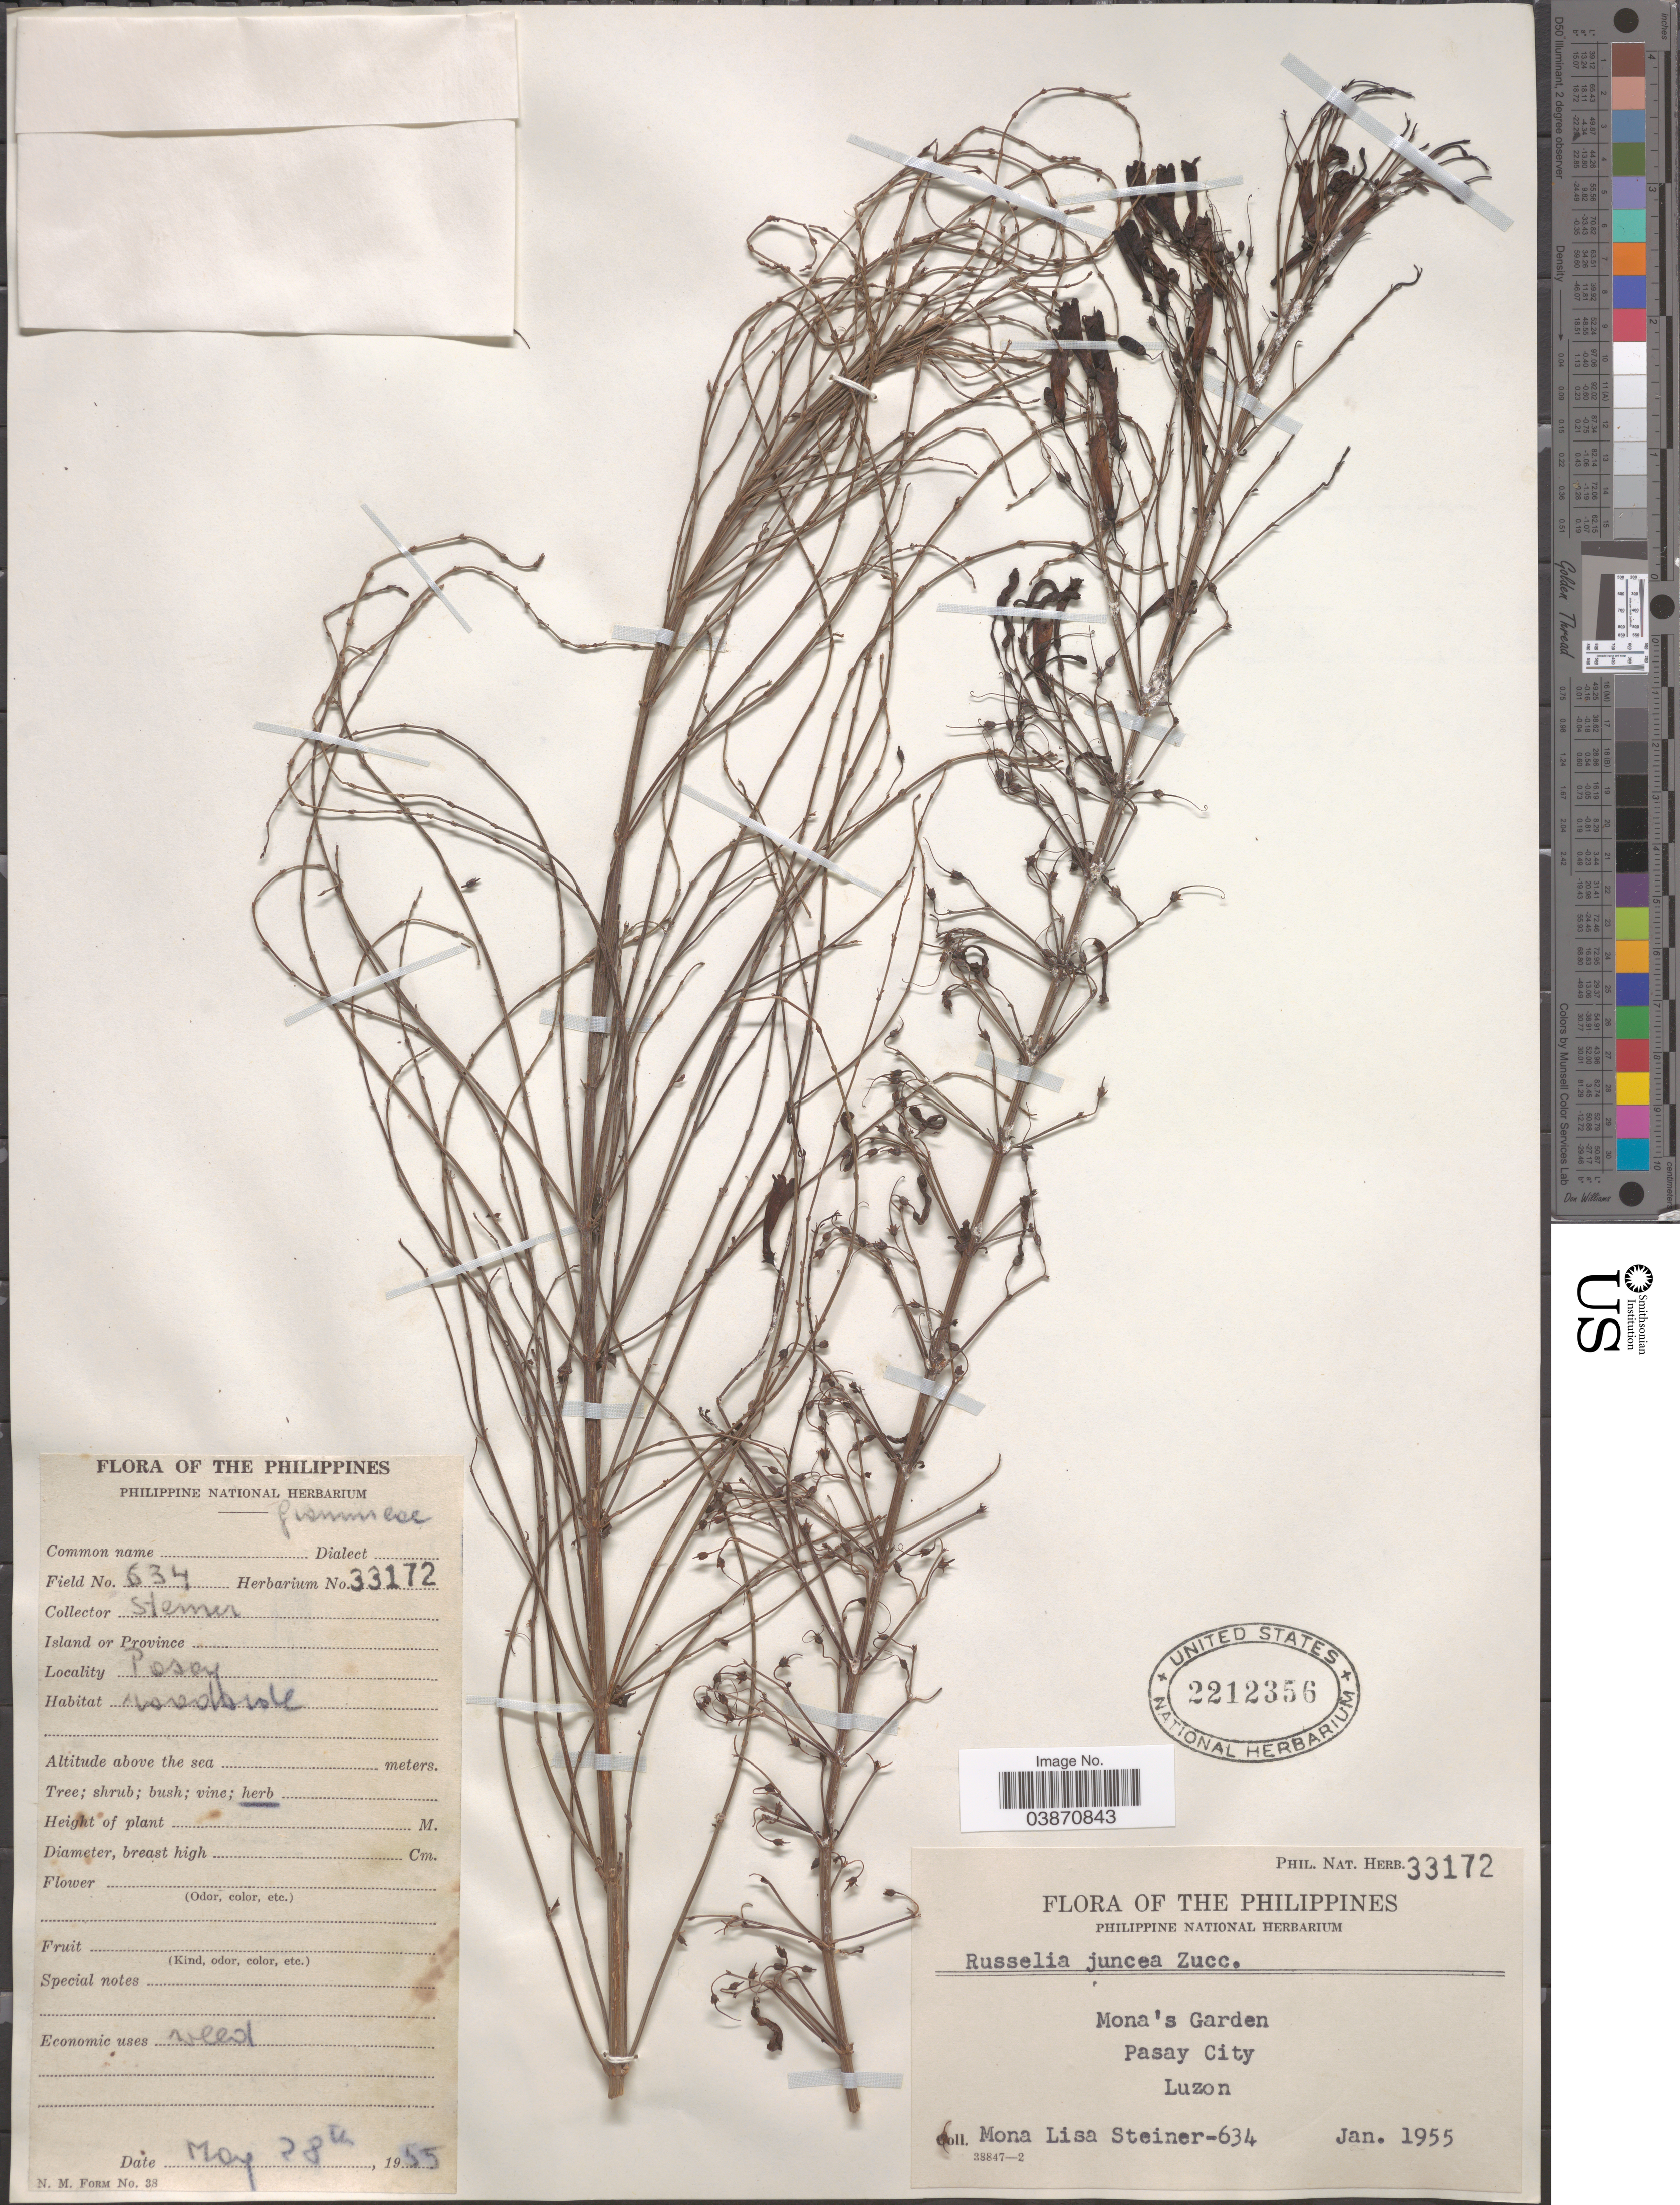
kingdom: Plantae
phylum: Tracheophyta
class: Magnoliopsida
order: Lamiales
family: Plantaginaceae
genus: Russelia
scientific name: Russelia equisetiformis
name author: Schltdl. & Cham.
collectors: M. Steiner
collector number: Phil. Nat. Herb. 33172/634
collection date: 1955-01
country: Philippines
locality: Mona's Garden. Pasay City. Luzon.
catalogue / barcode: US 2212356